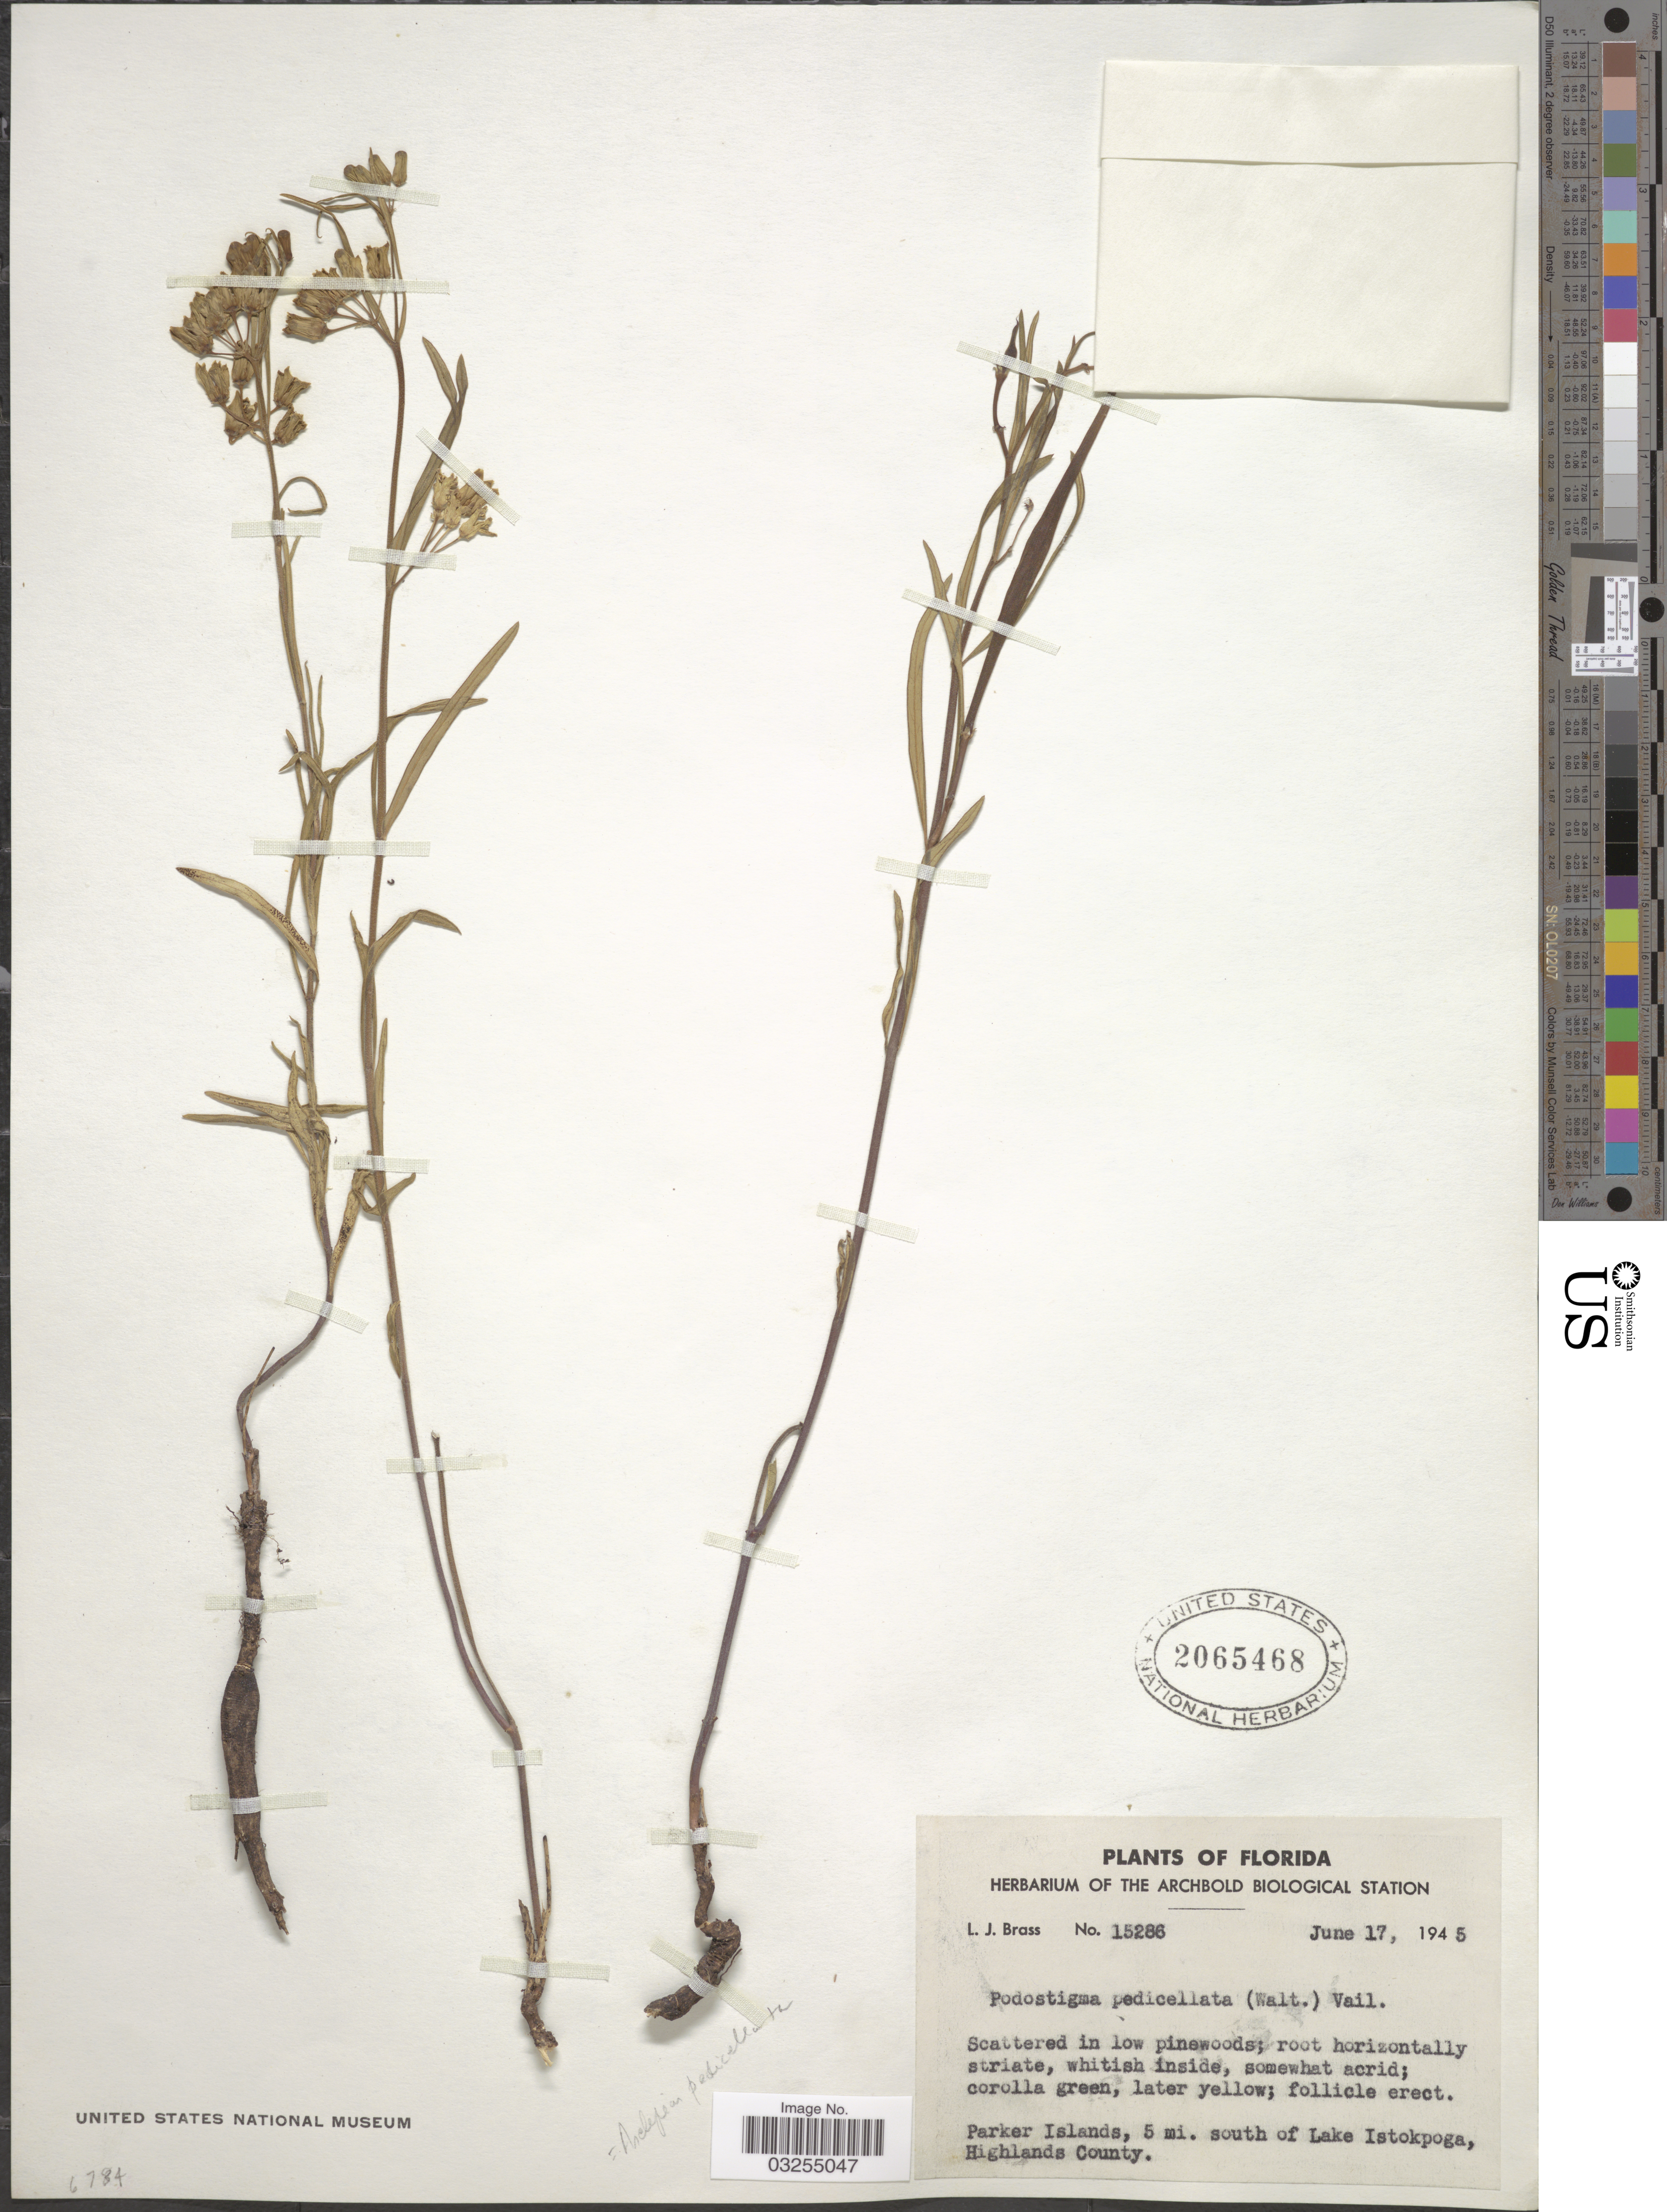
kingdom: Plantae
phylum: Tracheophyta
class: Magnoliopsida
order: Gentianales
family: Apocynaceae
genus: Asclepias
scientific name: Asclepias pedicellata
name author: Walter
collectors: L. J. Brass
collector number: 15286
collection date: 1945-06-17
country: United States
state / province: Florida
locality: Parker Islands, 5 mi. south of Lake Istokpoga, Highlands County.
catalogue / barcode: US 2065468